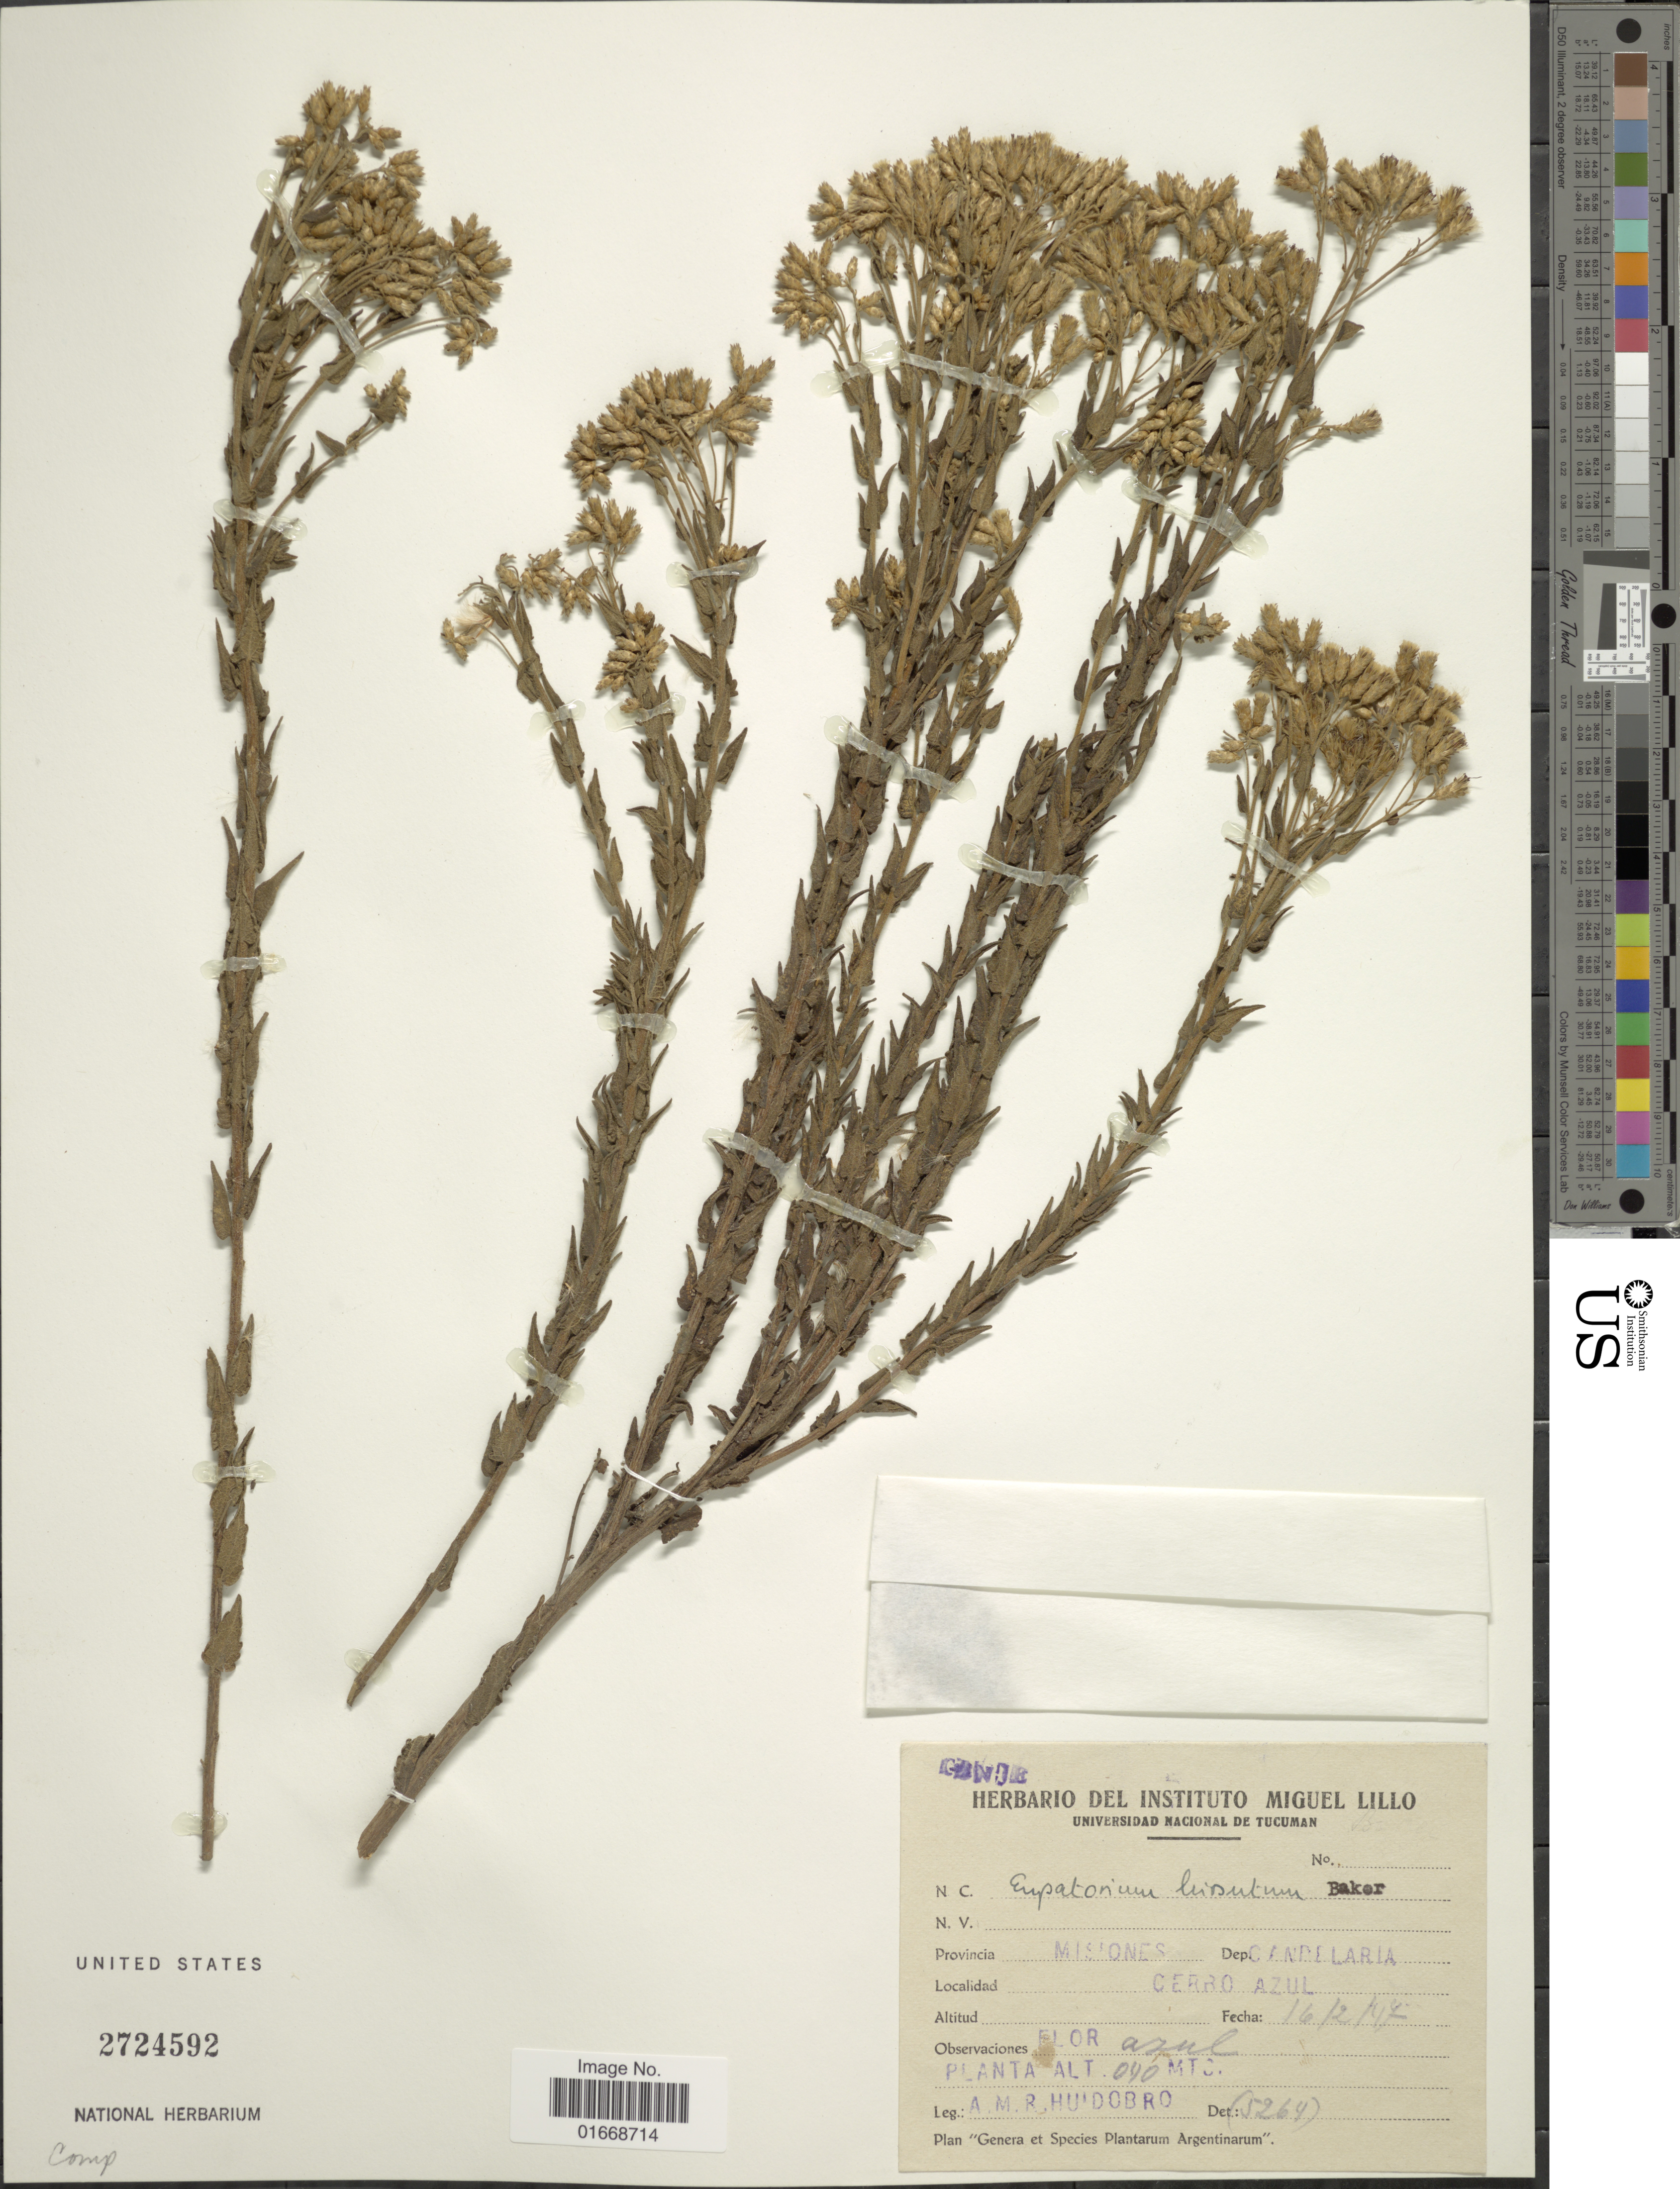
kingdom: Plantae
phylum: Tracheophyta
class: Magnoliopsida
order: Asterales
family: Asteraceae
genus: Chromolaena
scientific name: Chromolaena hirsuta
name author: (Hook. & Arn.) R.M. King & H. Rob.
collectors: A. M. R. Huidobro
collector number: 5264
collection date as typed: Transcribed d/m/y: 16/2/47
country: Argentina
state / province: Misiones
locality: Provincia Misiones, Dep. Candelaria, Cerro Azul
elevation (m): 90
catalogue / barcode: US 2724592